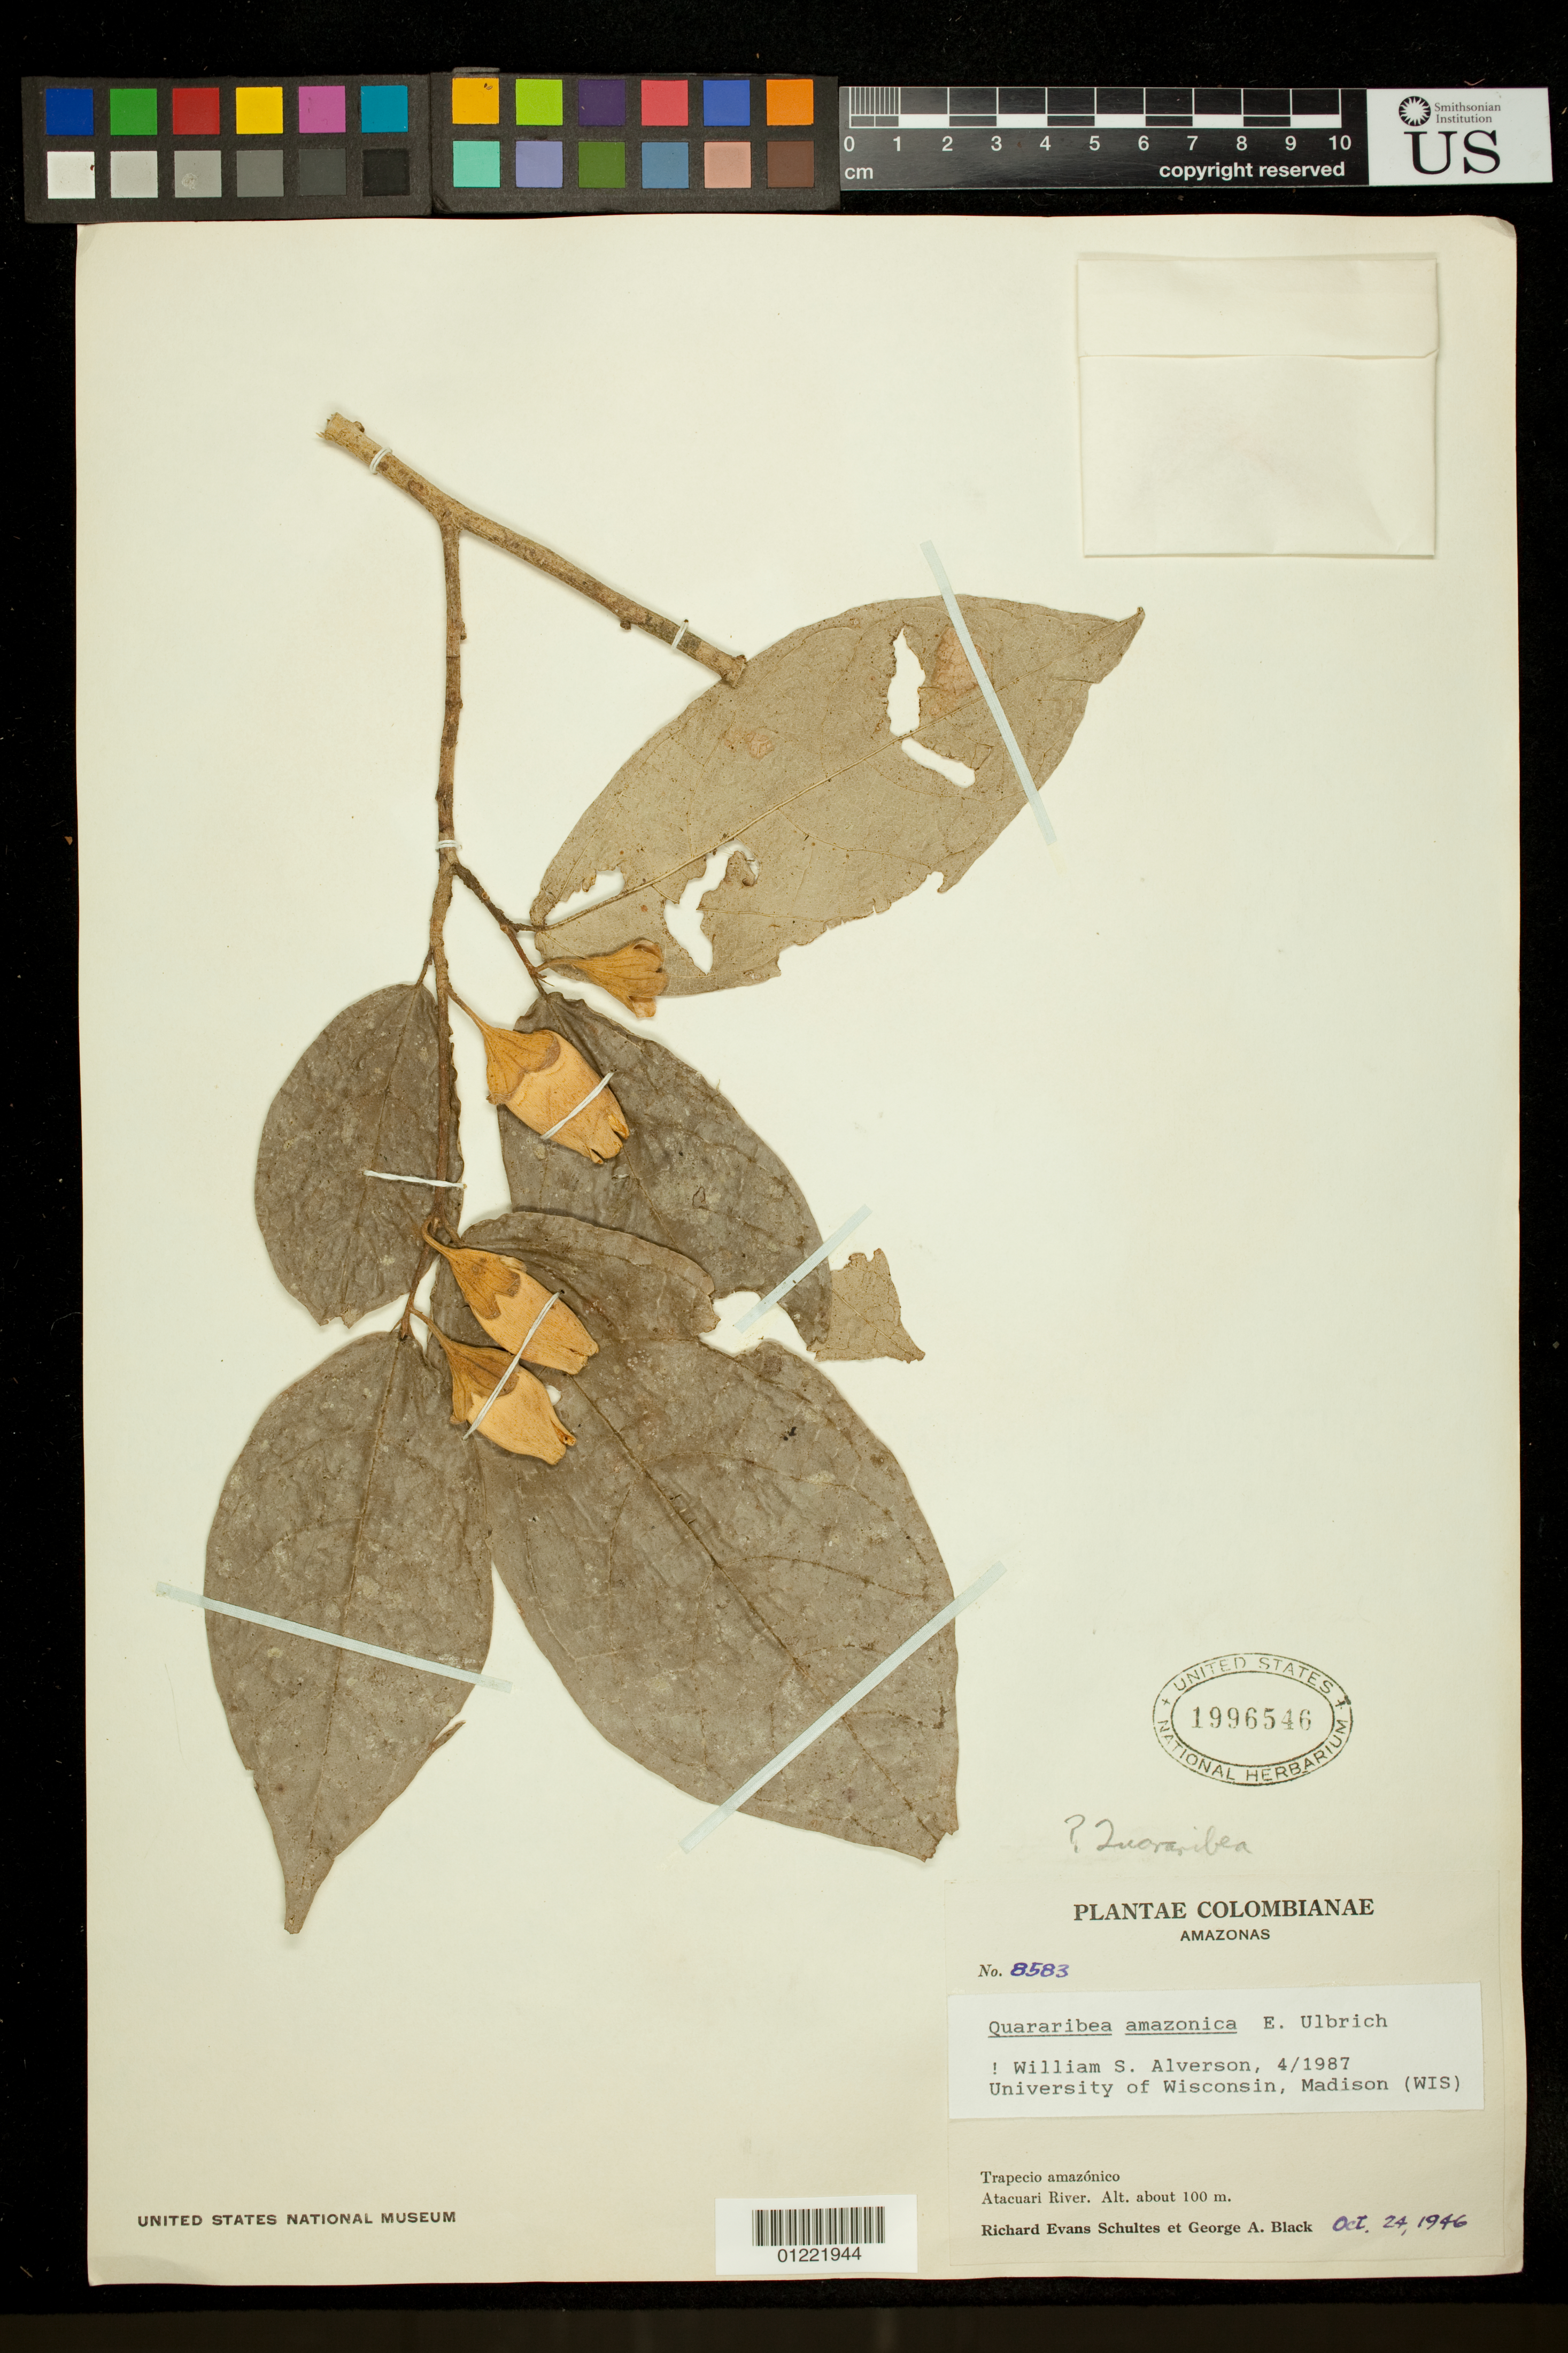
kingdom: Plantae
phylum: Tracheophyta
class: Magnoliopsida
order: Malvales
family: Malvaceae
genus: Quararibea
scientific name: Quararibea amazonica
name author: Ulbr.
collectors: R. E. Schultes & G. A. Black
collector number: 8583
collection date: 1946-10-24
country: Colombia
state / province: Amazônas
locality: Trapecio amazonico. Atacuari River.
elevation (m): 100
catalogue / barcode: US 1996546